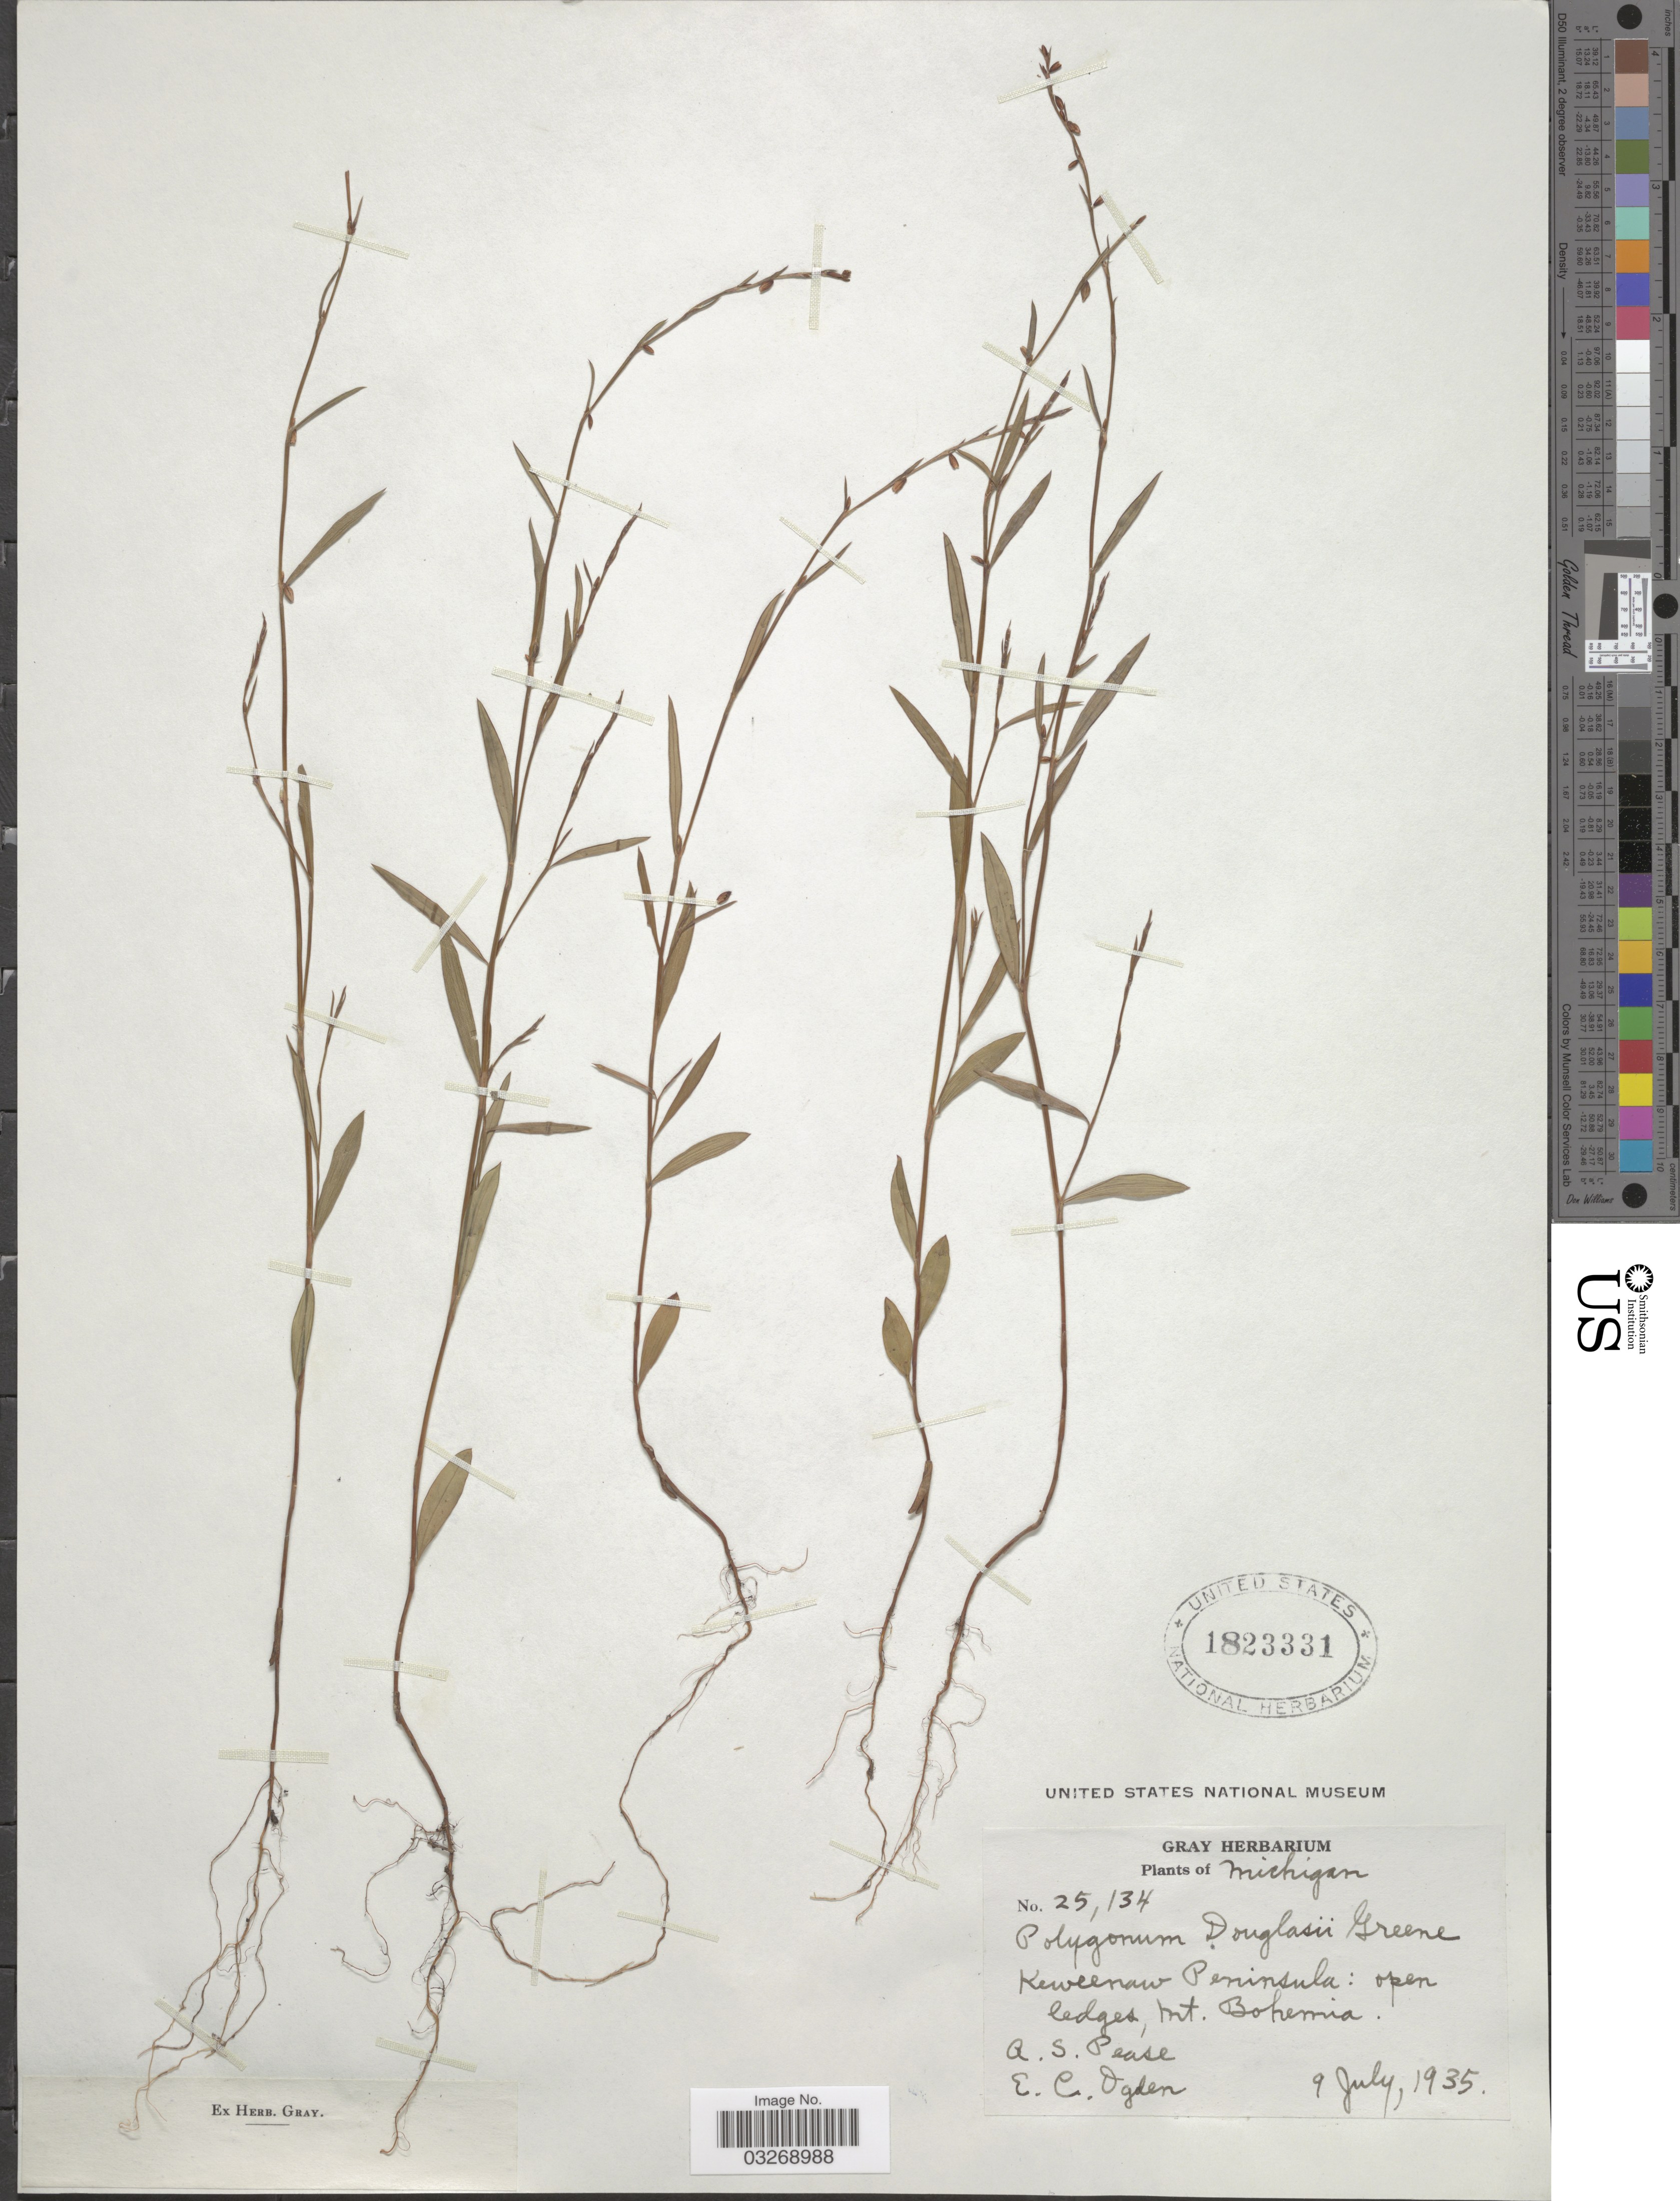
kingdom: Plantae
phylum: Tracheophyta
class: Magnoliopsida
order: Caryophyllales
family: Polygonaceae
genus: Polygonum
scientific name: Polygonum douglasii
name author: Greene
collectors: A. S. Pease & E. Ogden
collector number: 25134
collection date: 1935-07-09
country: United States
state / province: Michigan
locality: Keweenaw Peninsula: open ledges, Mt. Bohemia.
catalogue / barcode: US 1823331